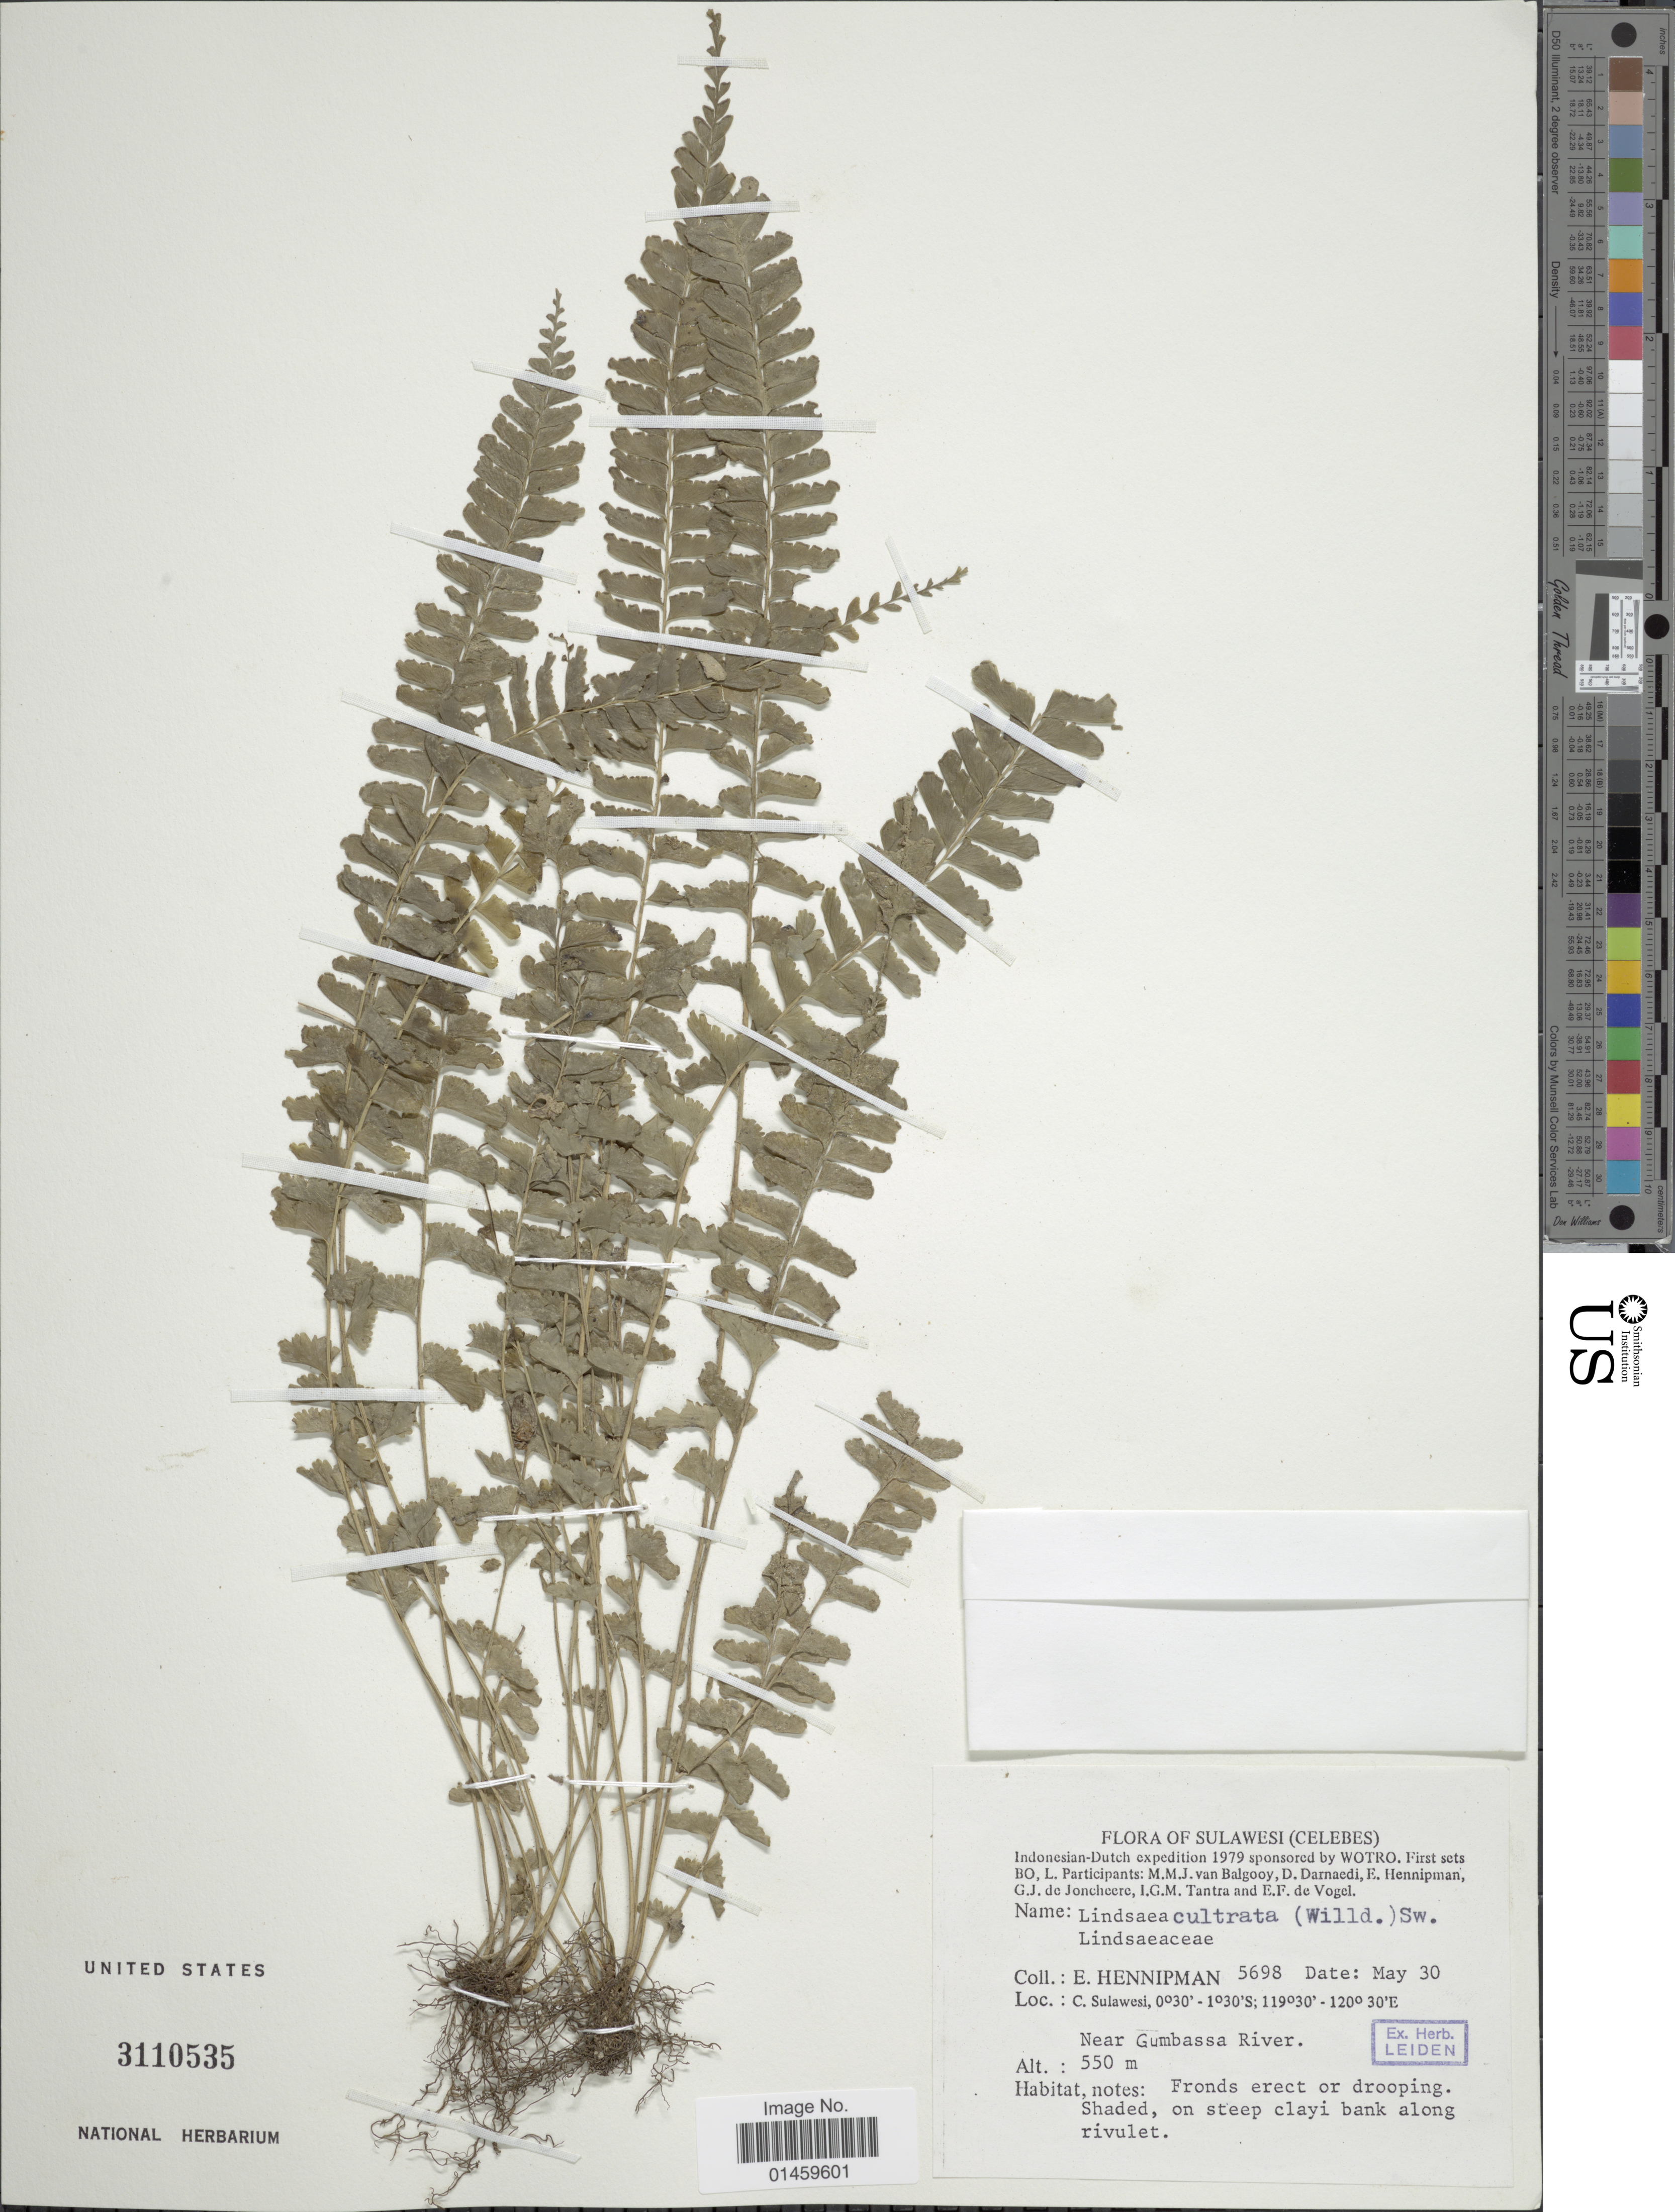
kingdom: Plantae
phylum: Tracheophyta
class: Polypodiopsida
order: Polypodiales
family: Lindsaeaceae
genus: Lindsaea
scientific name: Lindsaea odorata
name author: Roxb.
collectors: E. Hennipman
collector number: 5698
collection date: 1979-05-30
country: Indonesia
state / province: Sulawesi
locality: Celebes. C. Sulawesi. Near Gumbassa River.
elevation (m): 550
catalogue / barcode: US 3110535